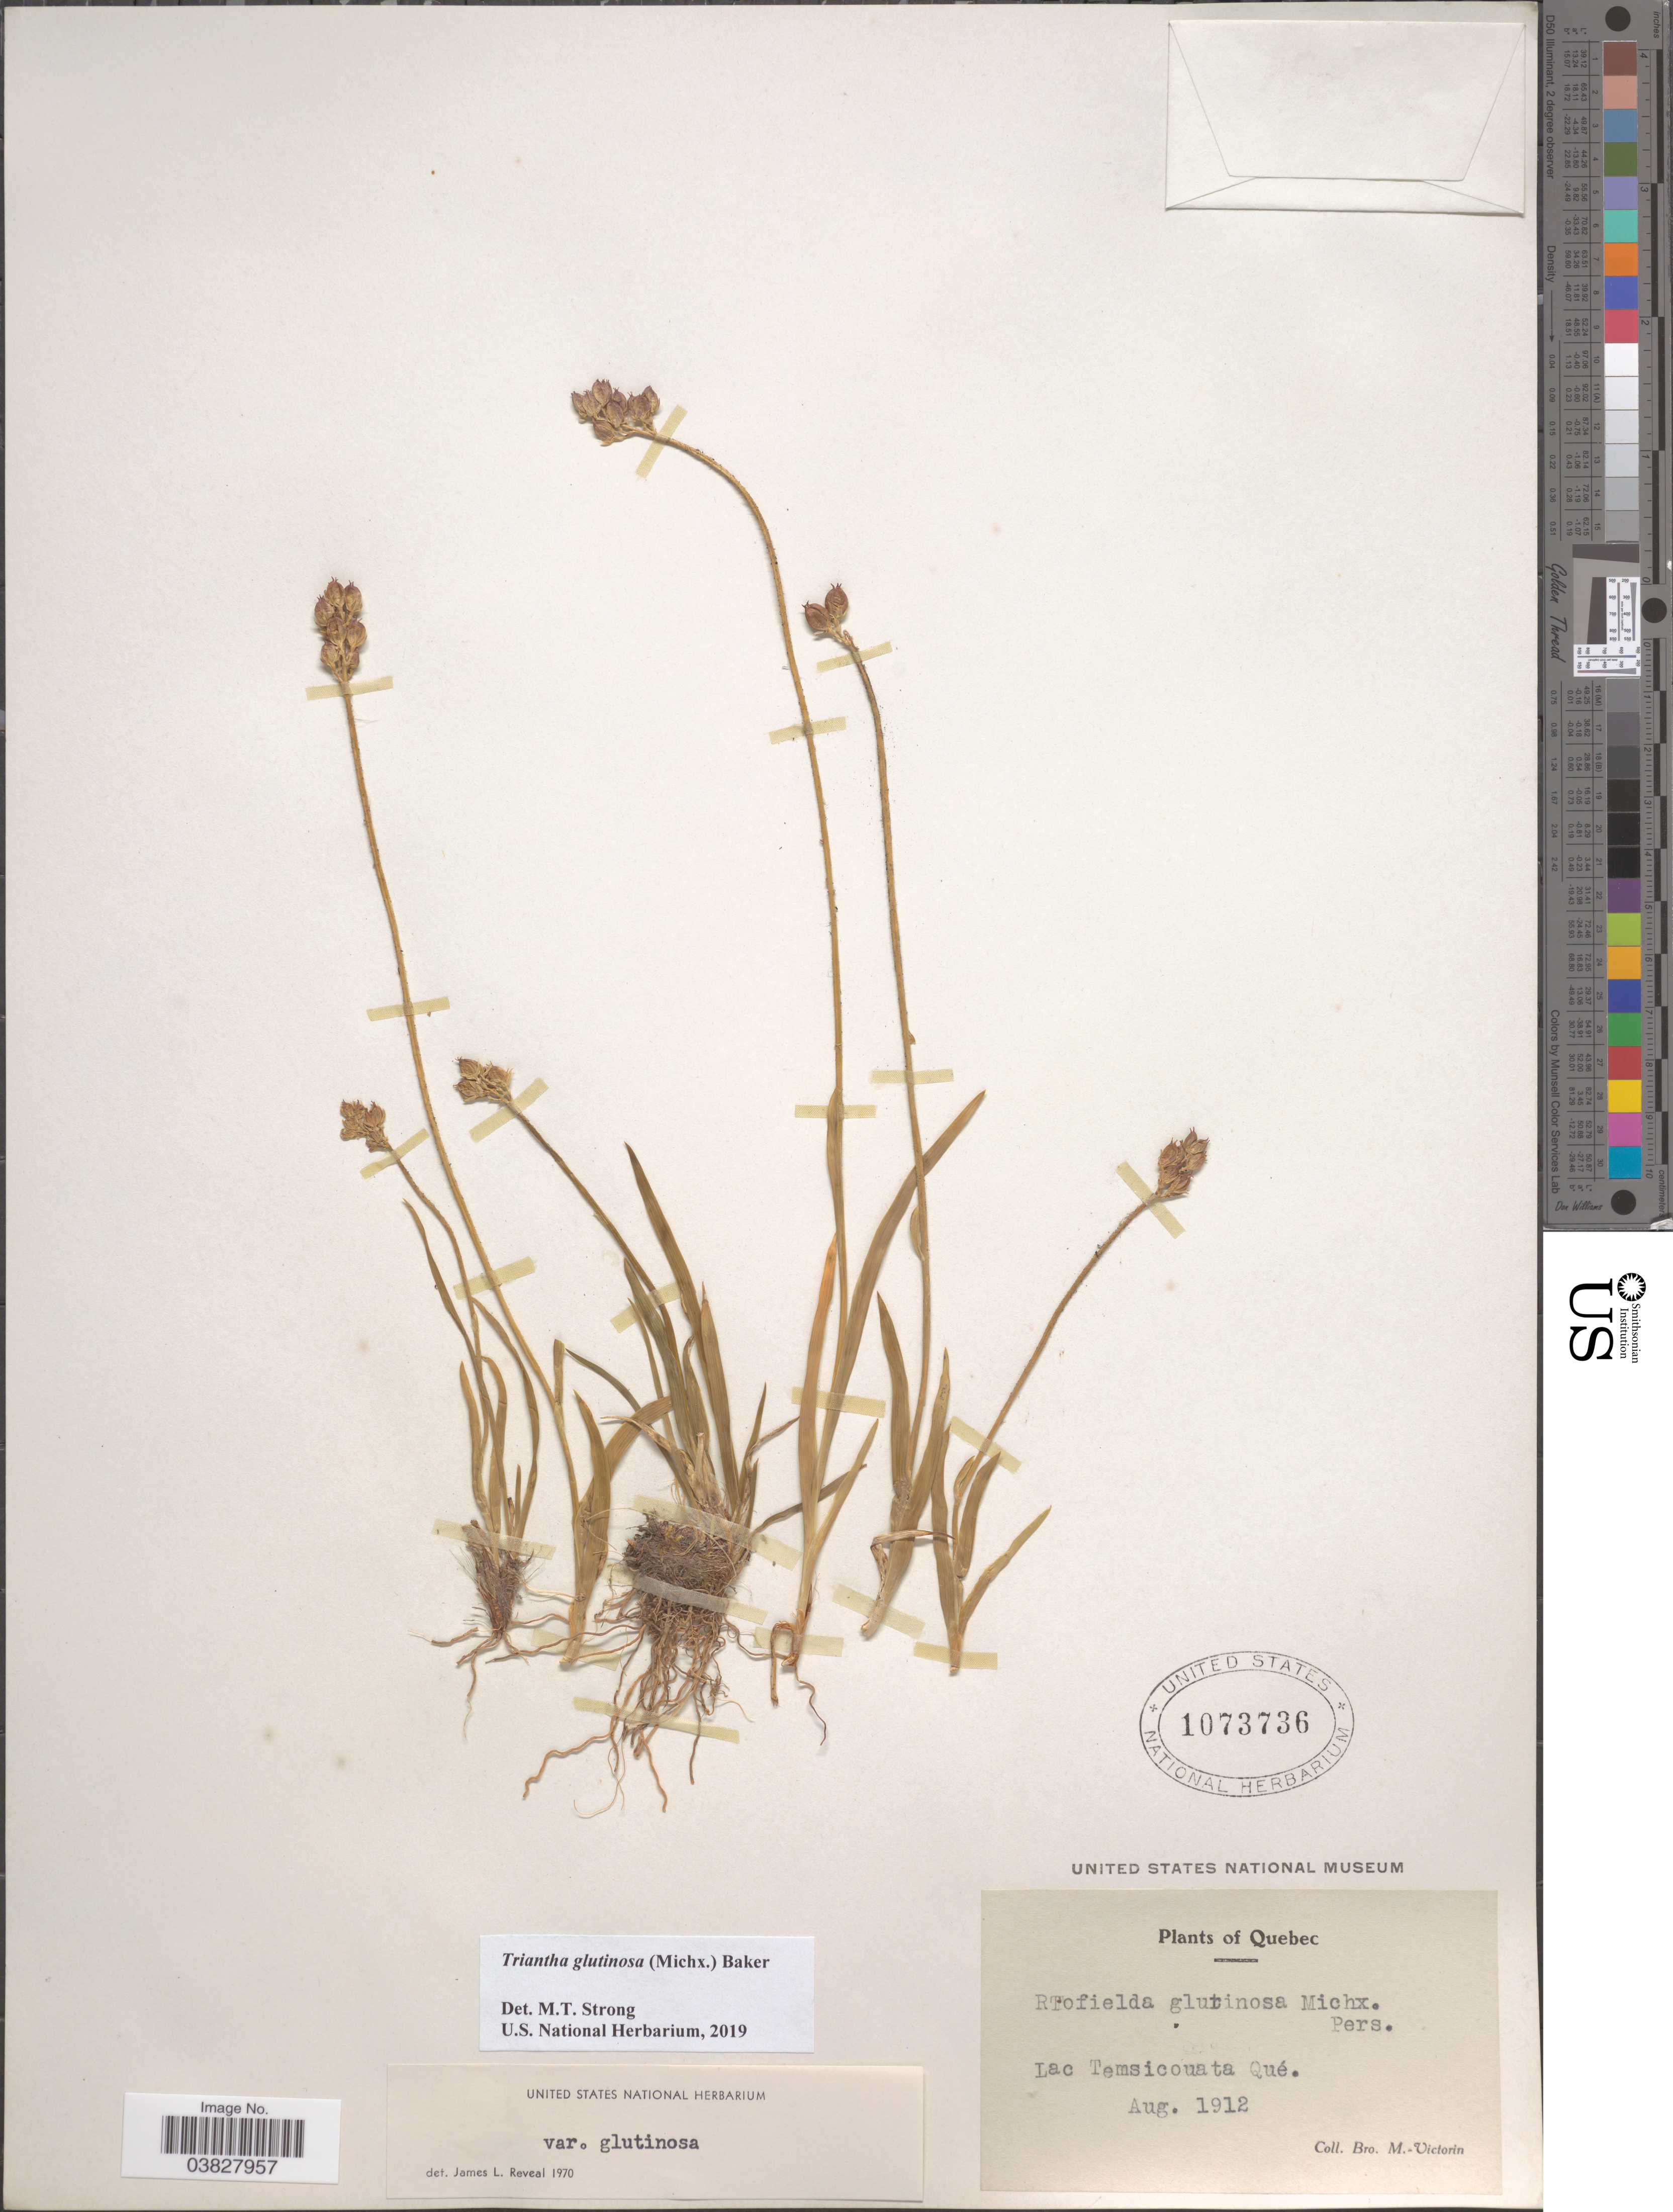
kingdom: Plantae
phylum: Tracheophyta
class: Liliopsida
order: Alismatales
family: Tofieldiaceae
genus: Triantha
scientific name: Triantha glutinosa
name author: (Michx.) Baker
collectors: Fr. Marie-Victorin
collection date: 1912-08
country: Canada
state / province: Quebec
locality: Lac Temsicouata Qué.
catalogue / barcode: US 1073736